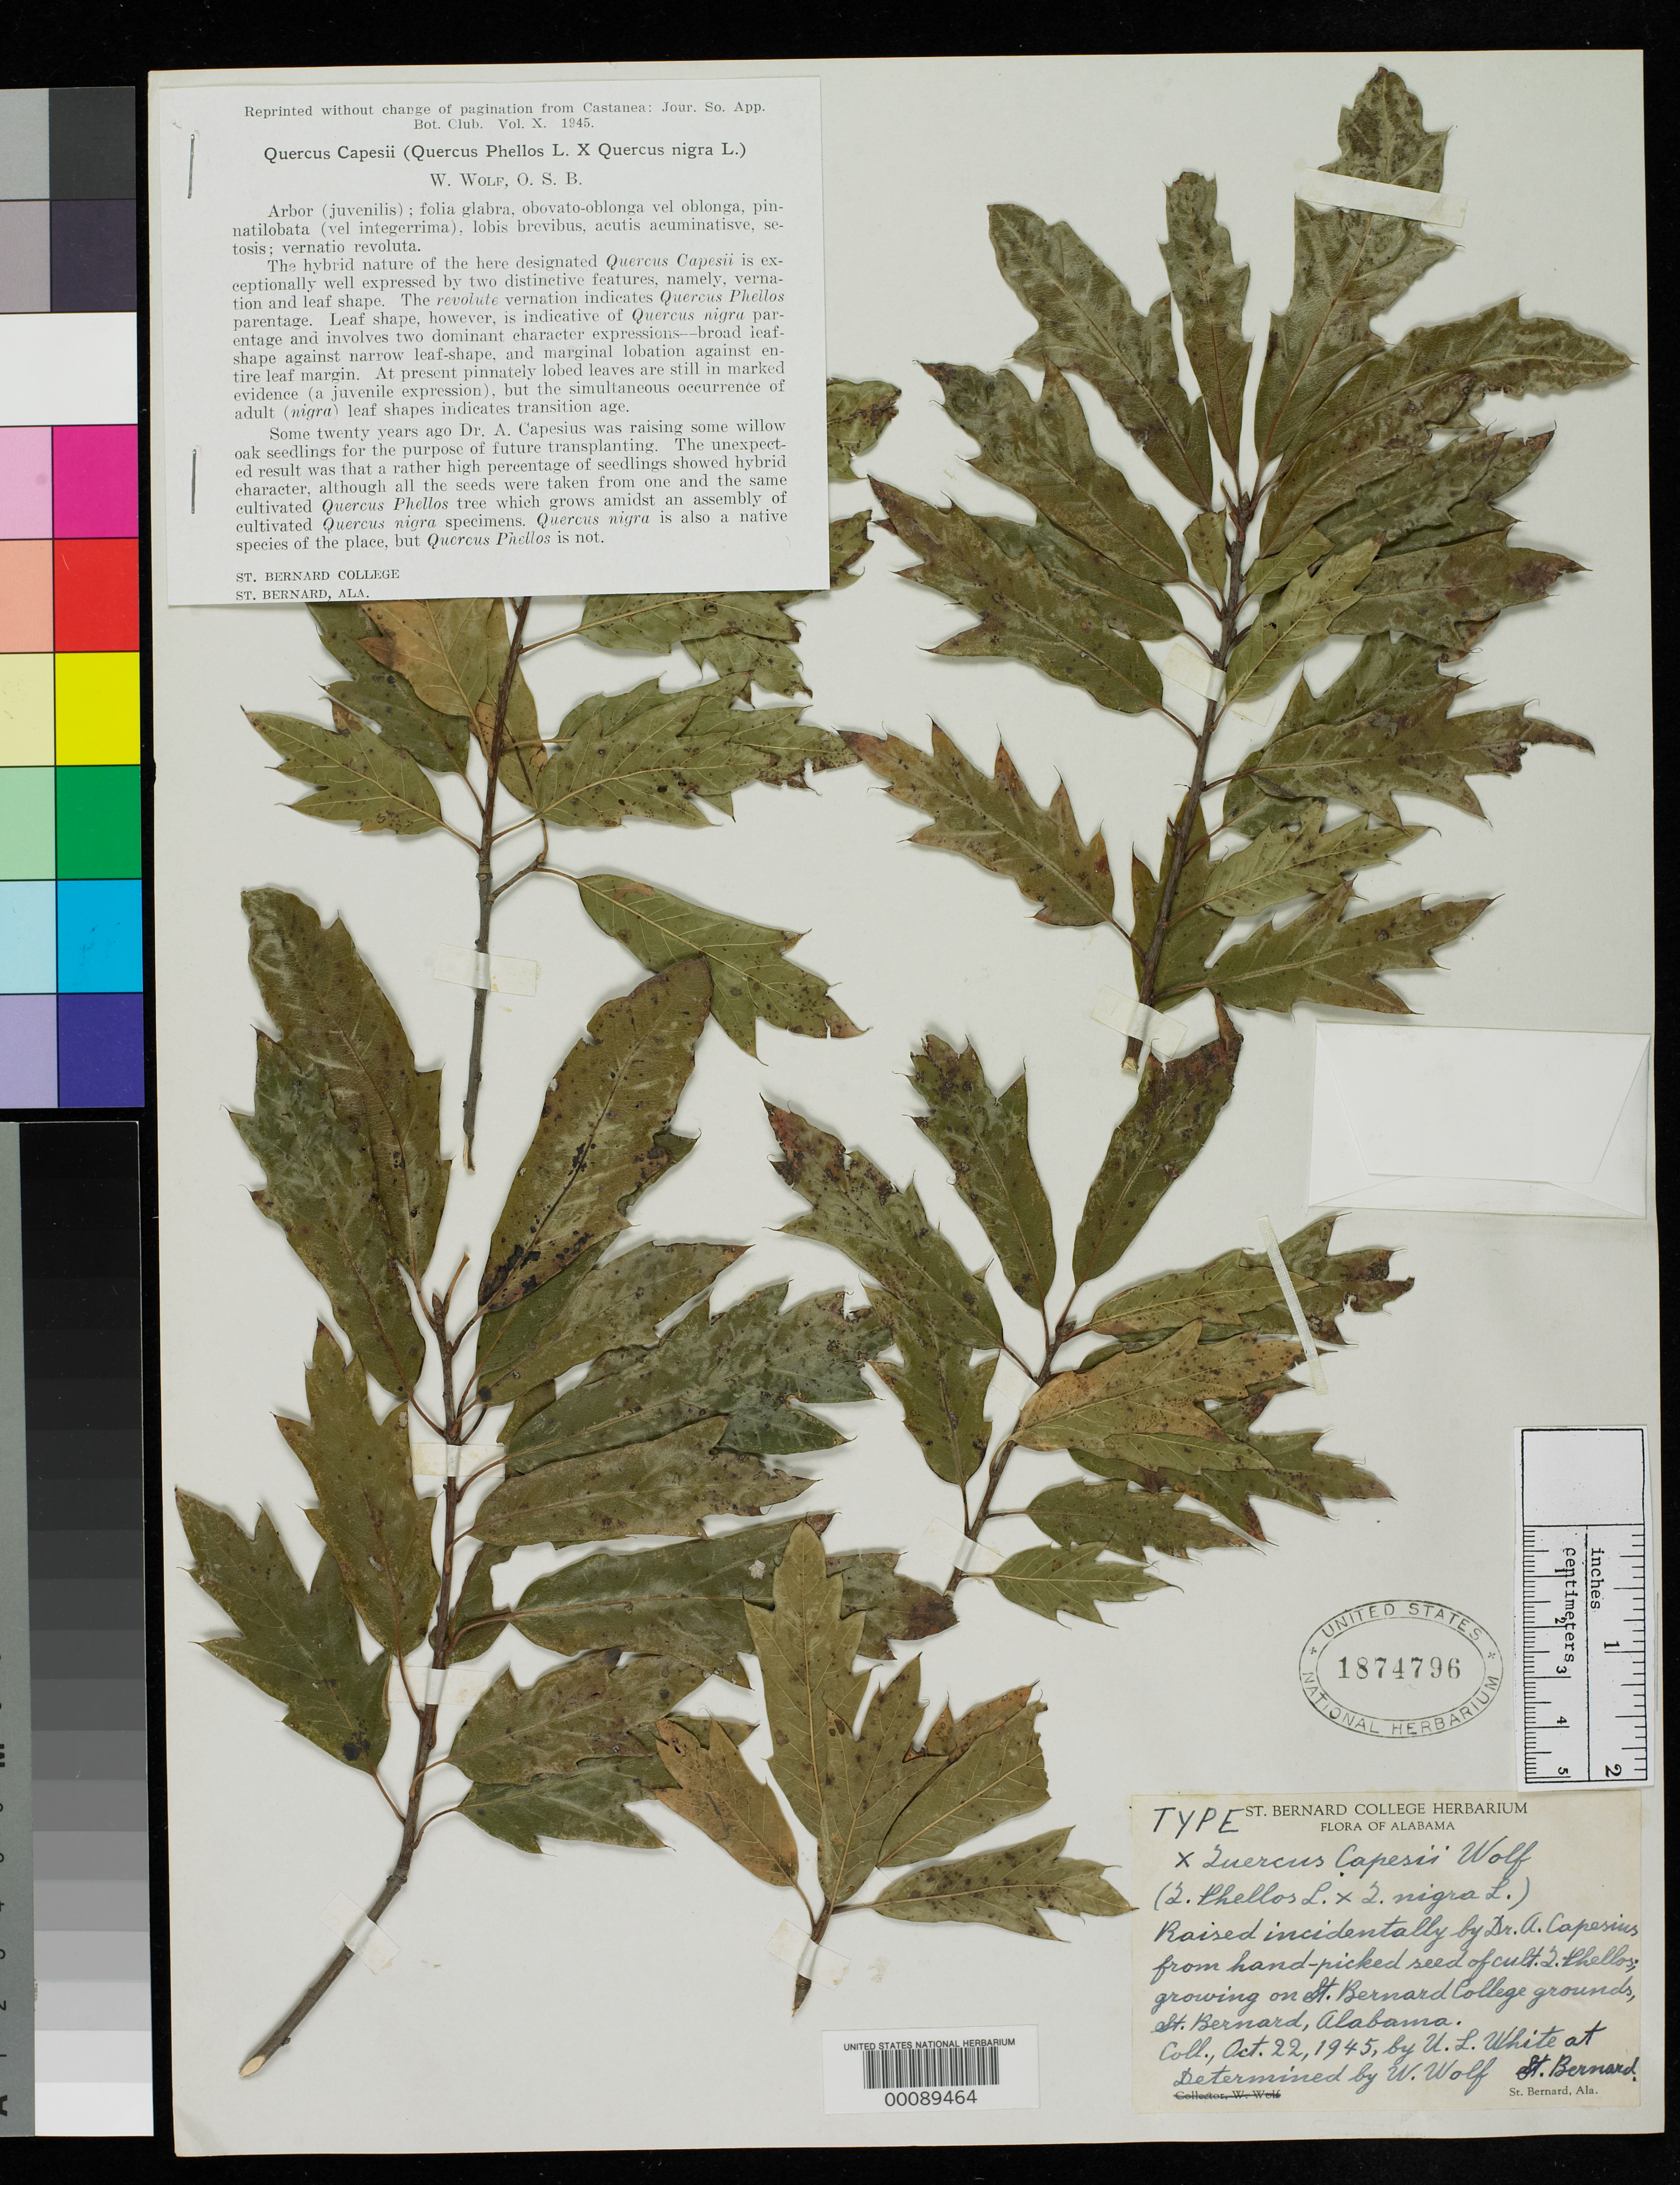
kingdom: Plantae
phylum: Tracheophyta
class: Magnoliopsida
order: Fagales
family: Fagaceae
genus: Quercus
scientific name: Quercus x capesii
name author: W. Wolf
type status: Type Collection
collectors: U. L. White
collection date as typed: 22 Oct 1945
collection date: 1945-10-22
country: United States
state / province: Alabama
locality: St. Bernard.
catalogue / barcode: US 1874796